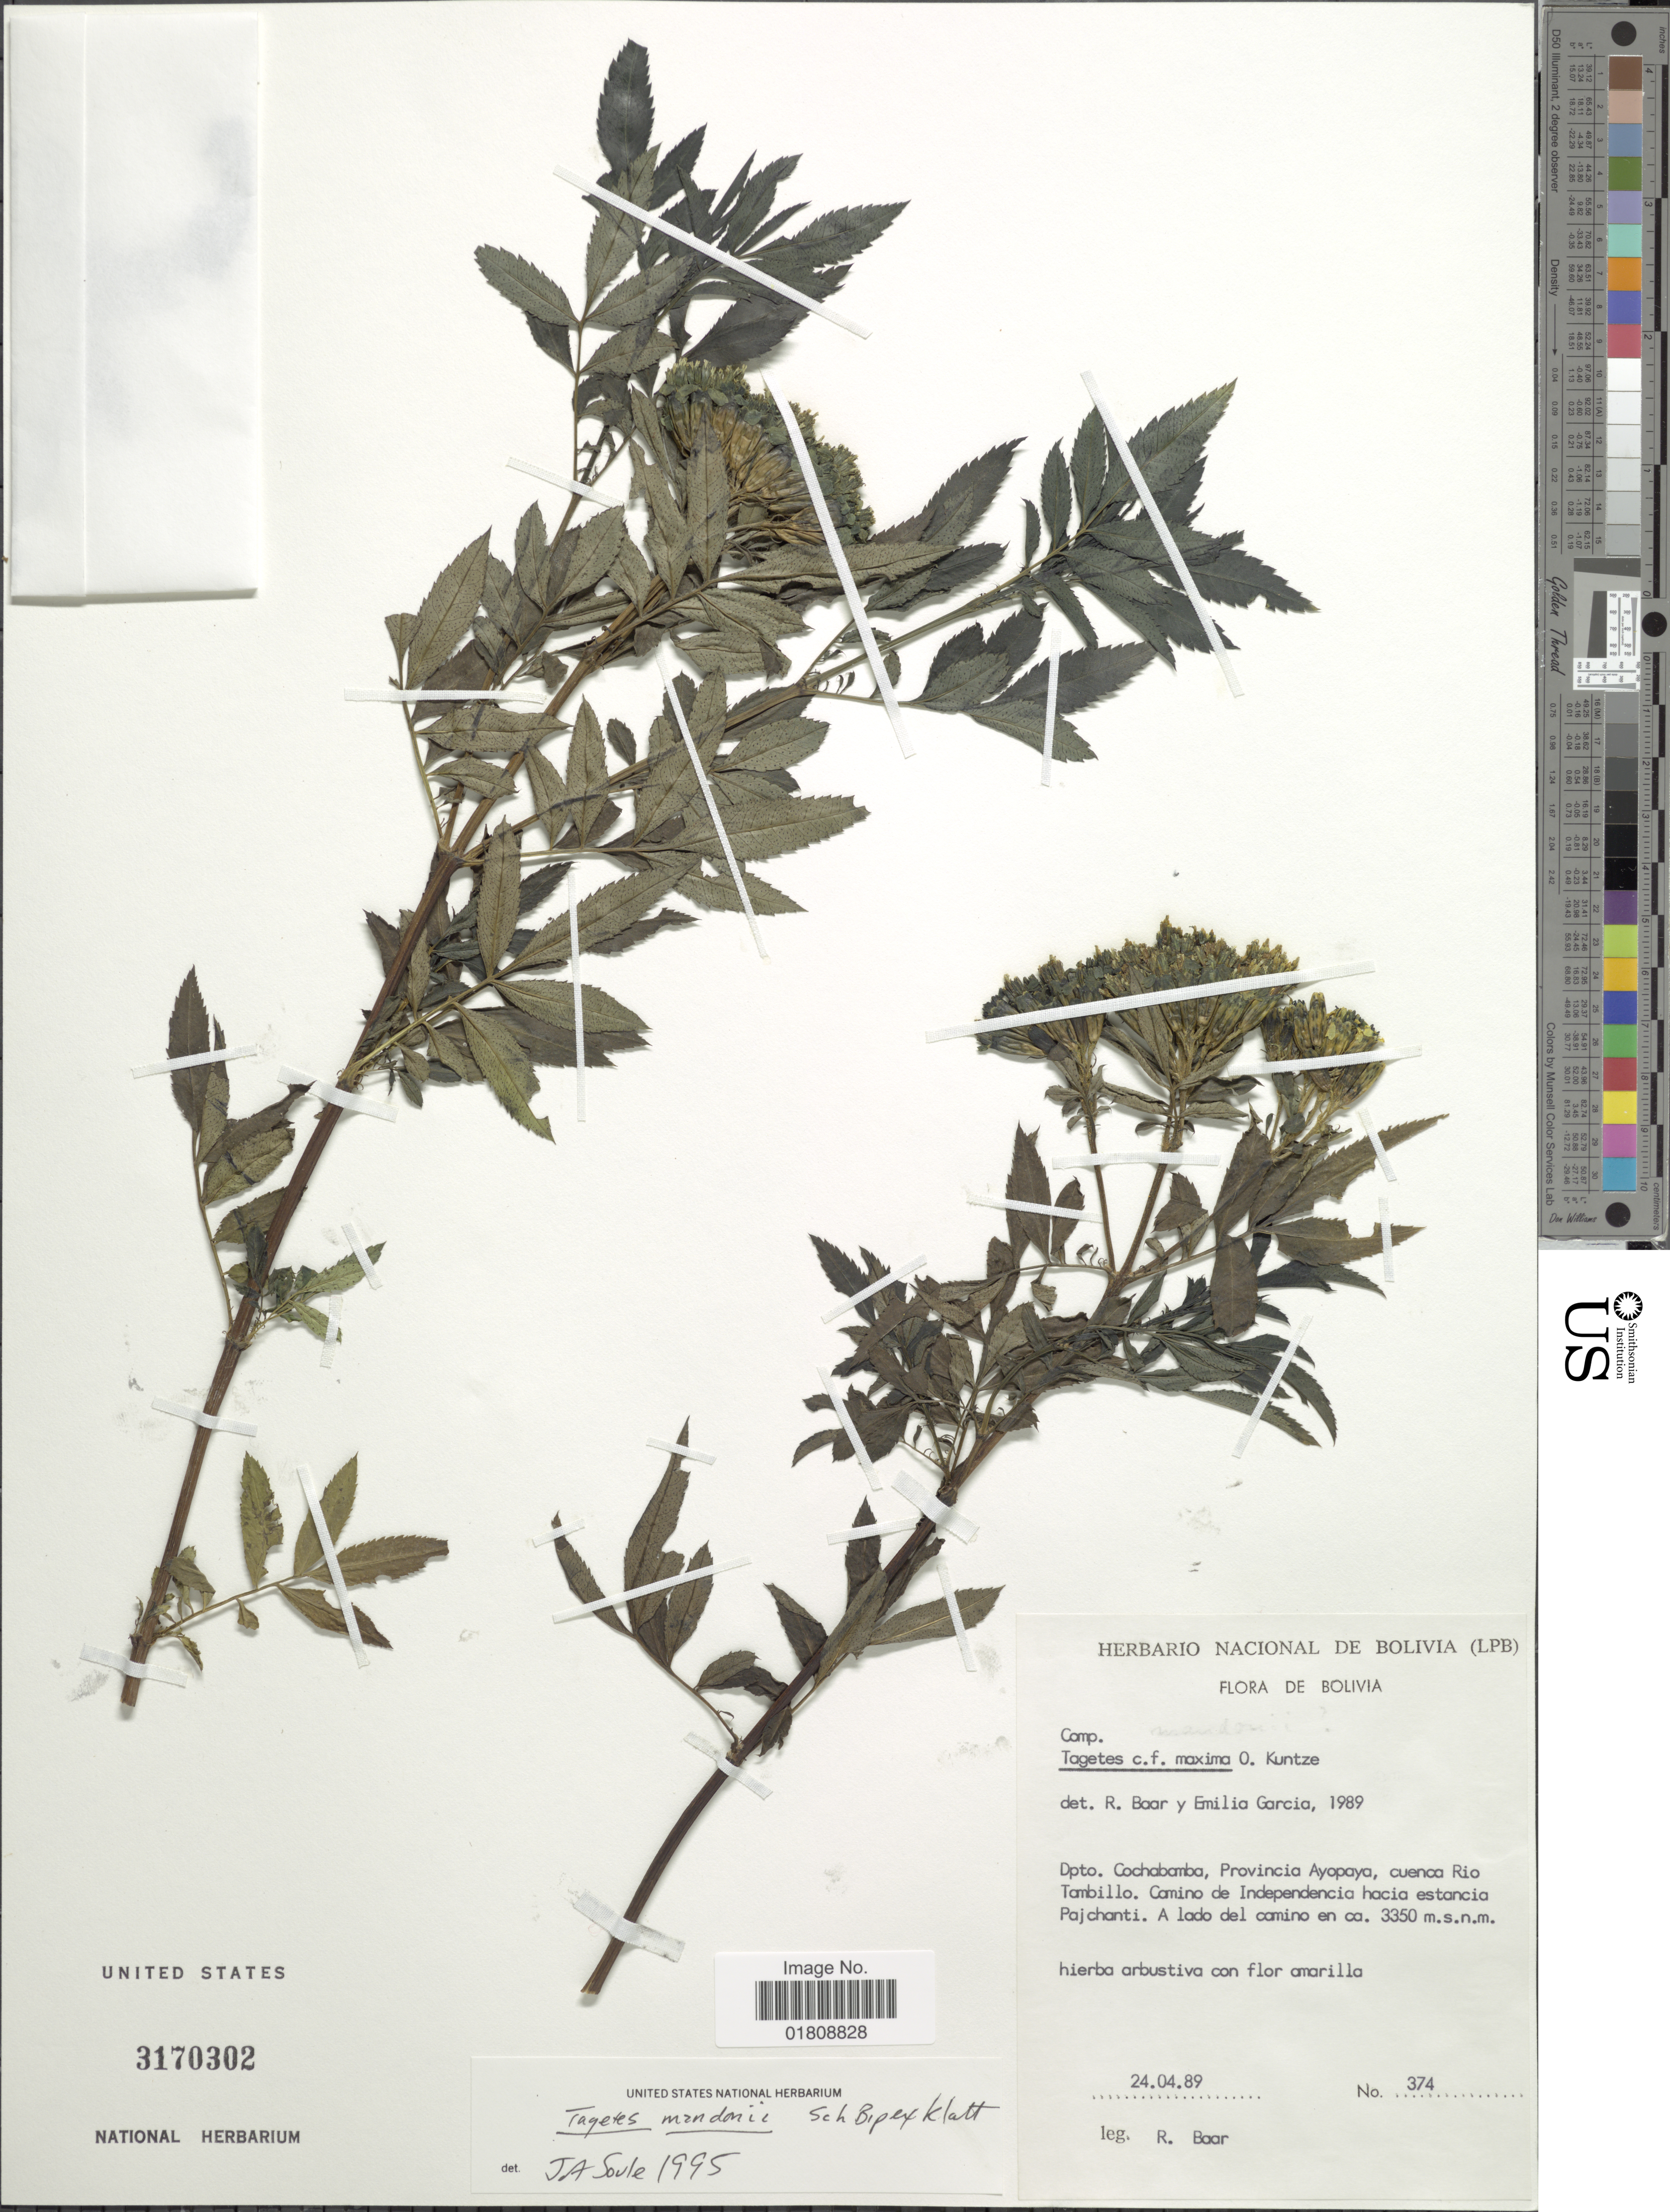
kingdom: Plantae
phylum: Tracheophyta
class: Magnoliopsida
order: Asterales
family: Asteraceae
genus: Tagetes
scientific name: Tagetes mandonii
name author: Sch. Bip. ex Klatt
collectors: R. Baar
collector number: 374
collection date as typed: Transcribed d/m/y: 24/4/89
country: Bolivia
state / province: Cochabamba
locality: Provincia Ayopaya, cuenca Rio Tambillo, Camino de Independencia hacia estancia Pajchanti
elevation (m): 3350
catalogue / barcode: US 3170302